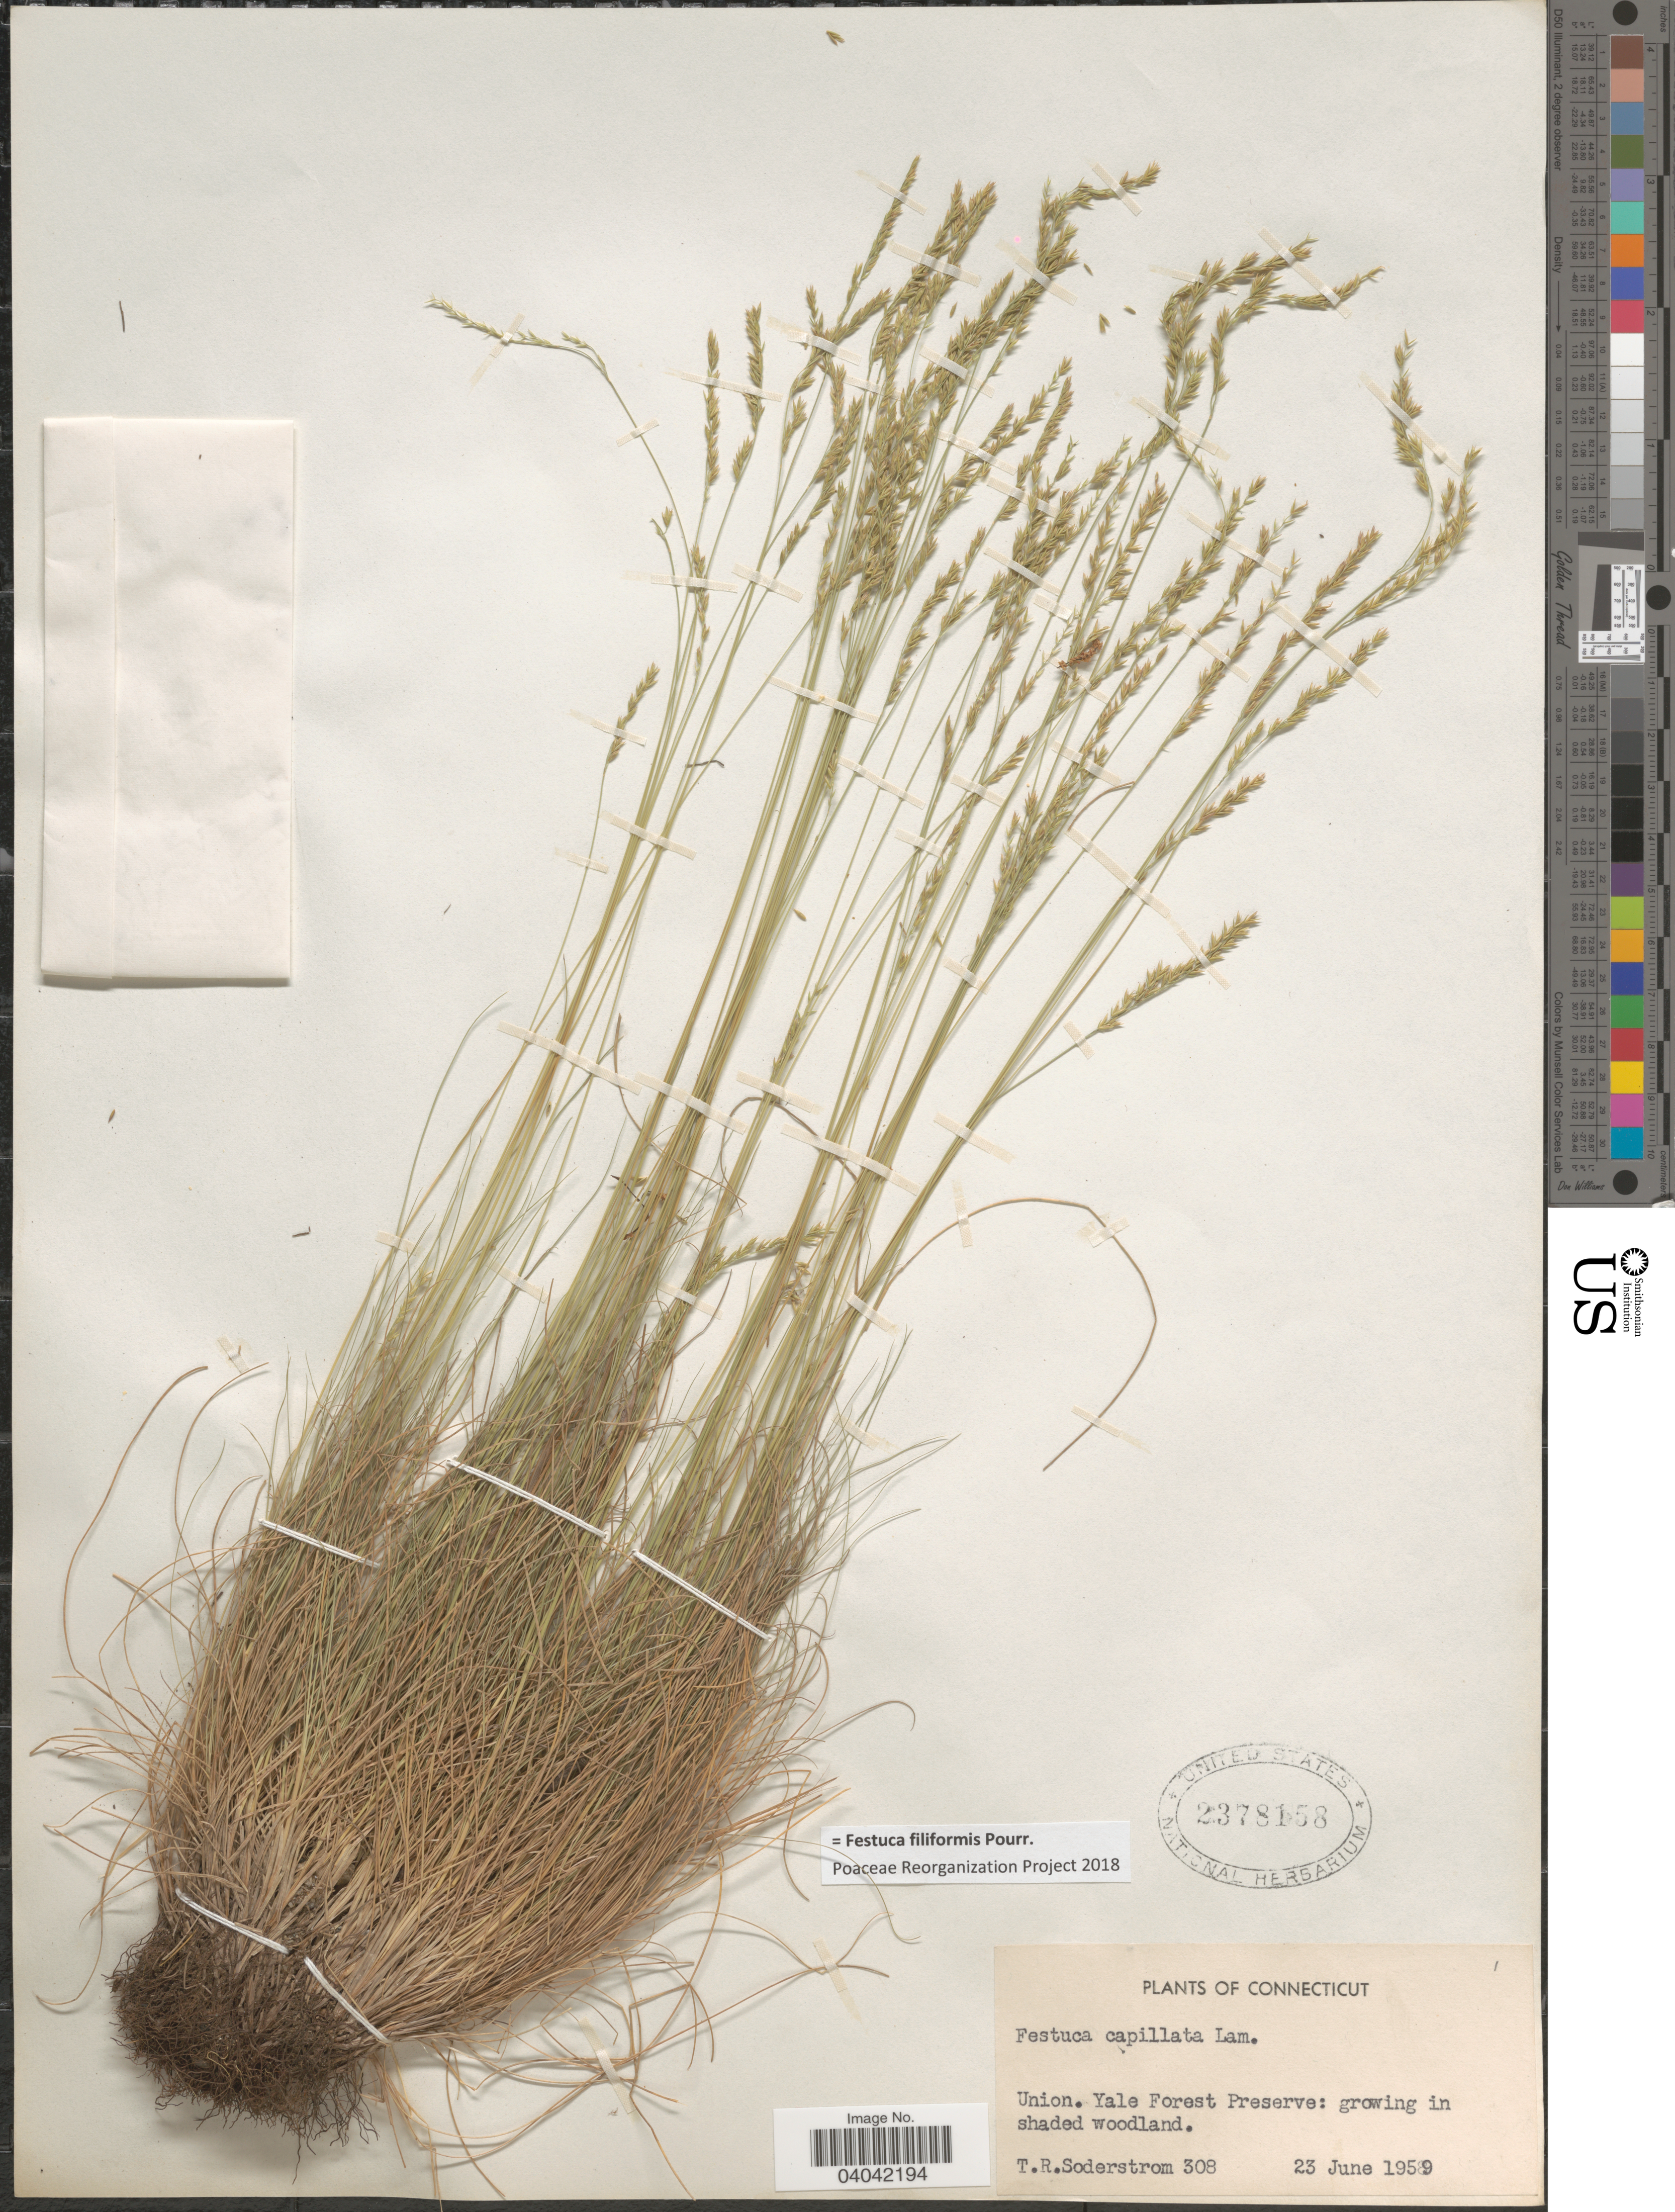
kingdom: Plantae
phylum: Tracheophyta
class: Liliopsida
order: Poales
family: Poaceae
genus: Festuca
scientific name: Festuca filiformis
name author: Pourr.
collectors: T. R. Soderstrom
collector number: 308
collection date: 1959-06-23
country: United States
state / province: Connecticut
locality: Union. Yale Forest Preserve: growing in shaded woodland.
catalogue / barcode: US 2378158